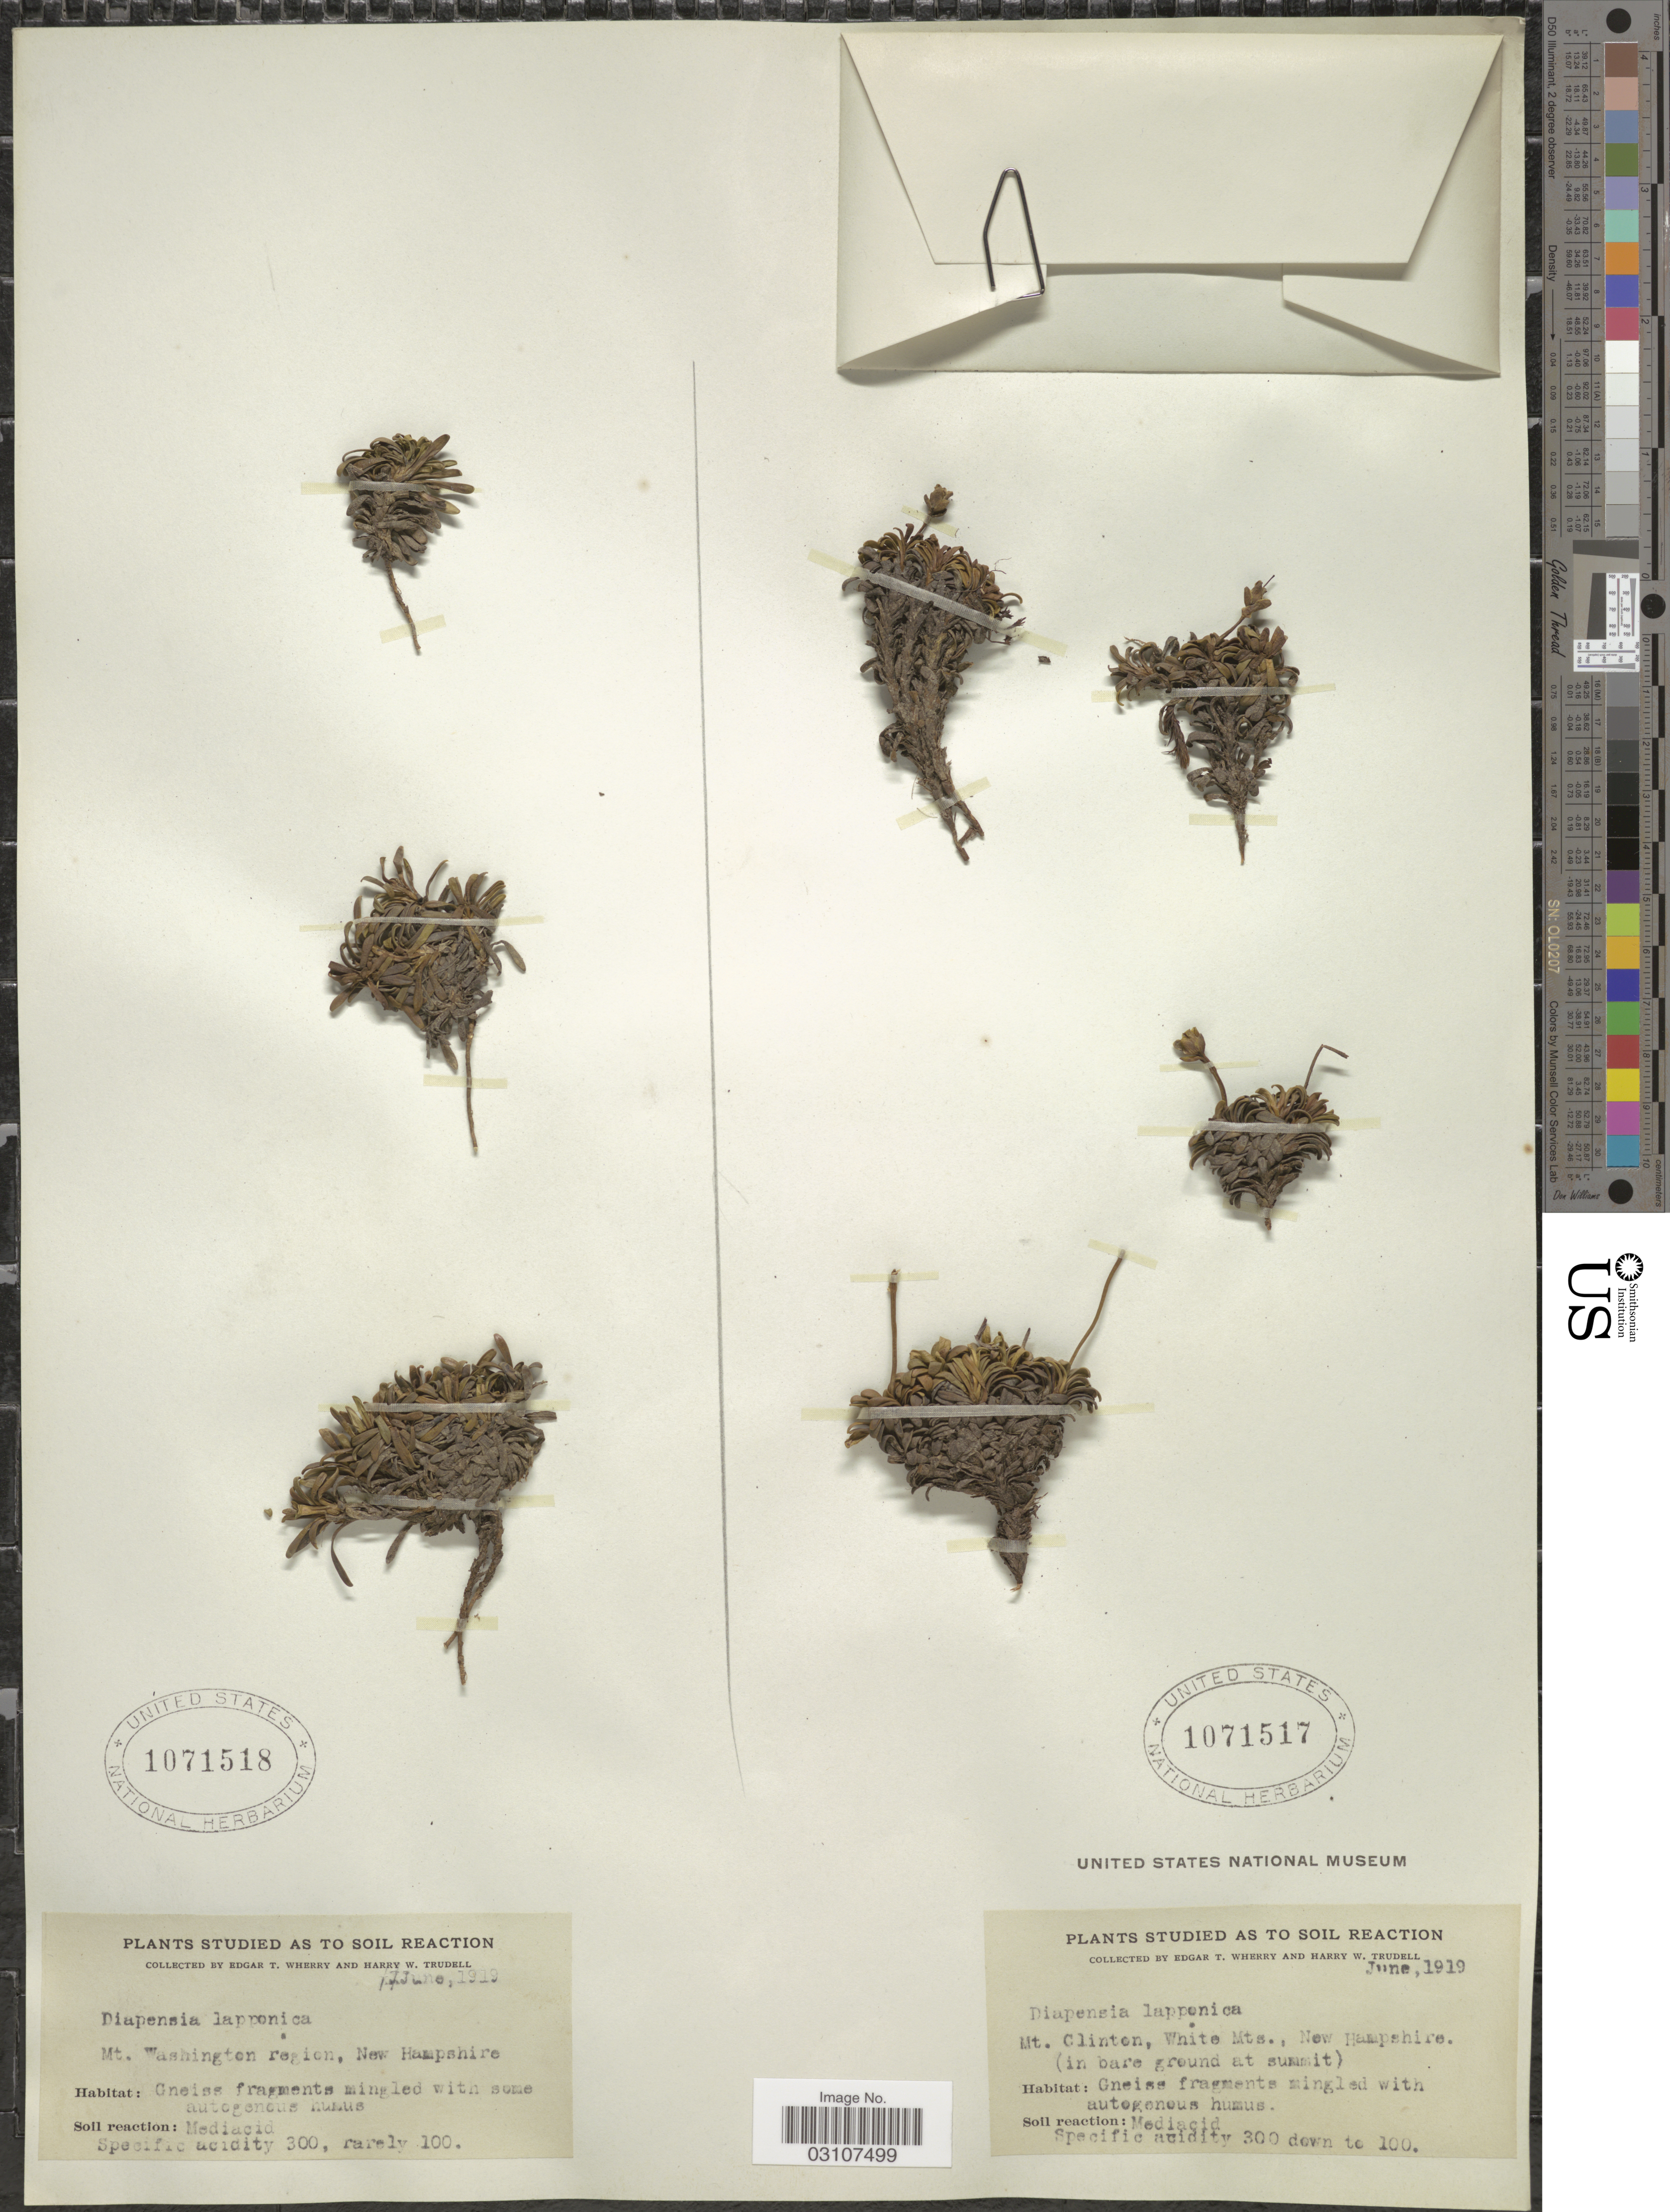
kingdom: Plantae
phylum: Tracheophyta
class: Magnoliopsida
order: Ericales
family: Diapensiaceae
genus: Diapensia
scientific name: Diapensia lapponica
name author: L.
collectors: E. T. Wherry & H. Trudell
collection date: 1919-06-17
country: United States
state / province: New Hampshire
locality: Mt. Washington region.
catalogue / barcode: US 1071518-2